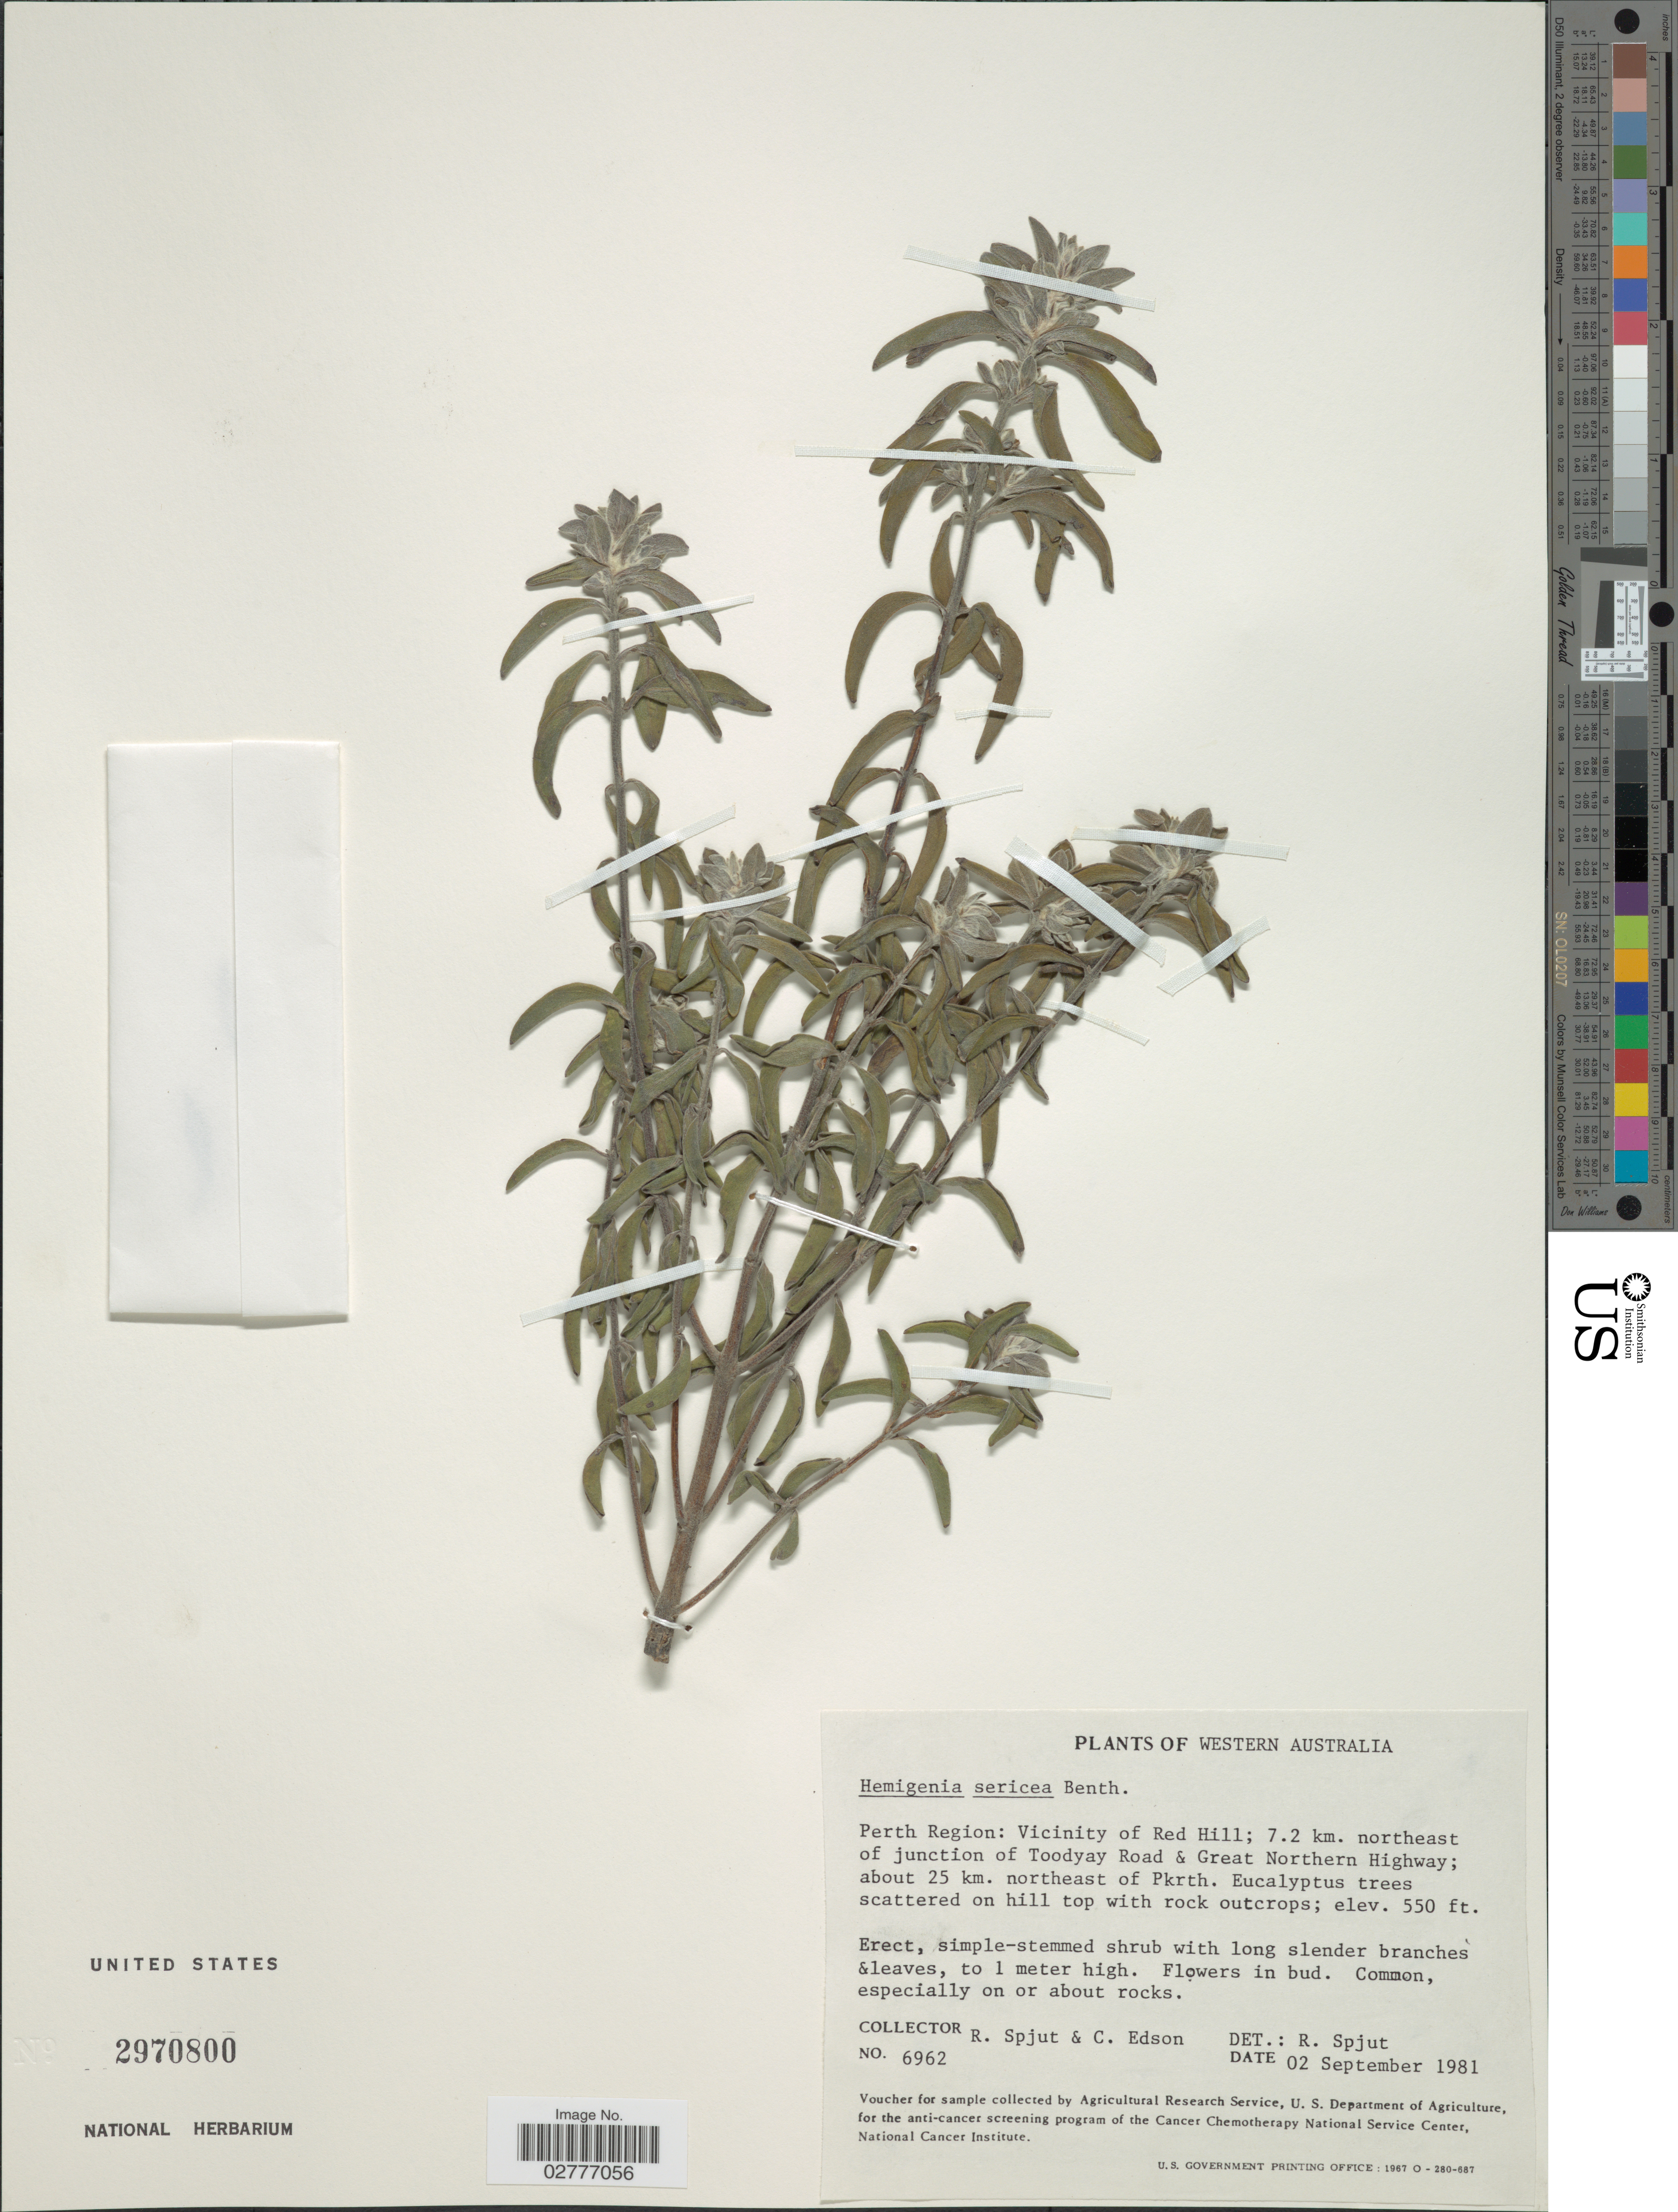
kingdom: Plantae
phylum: Tracheophyta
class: Magnoliopsida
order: Lamiales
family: Lamiaceae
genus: Hemigenia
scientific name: Hemigenia sericea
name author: Benth.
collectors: R. Spjut & C. Edson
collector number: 6962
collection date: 1981-09-02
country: Australia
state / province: Western Australia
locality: Perth Region: Vicinity of Red Hill; 7.2 km. northeast of junction of Toodyay Road & Great Northern Highway; about 25 km. northeast of Pkrth.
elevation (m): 168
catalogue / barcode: US 2970800